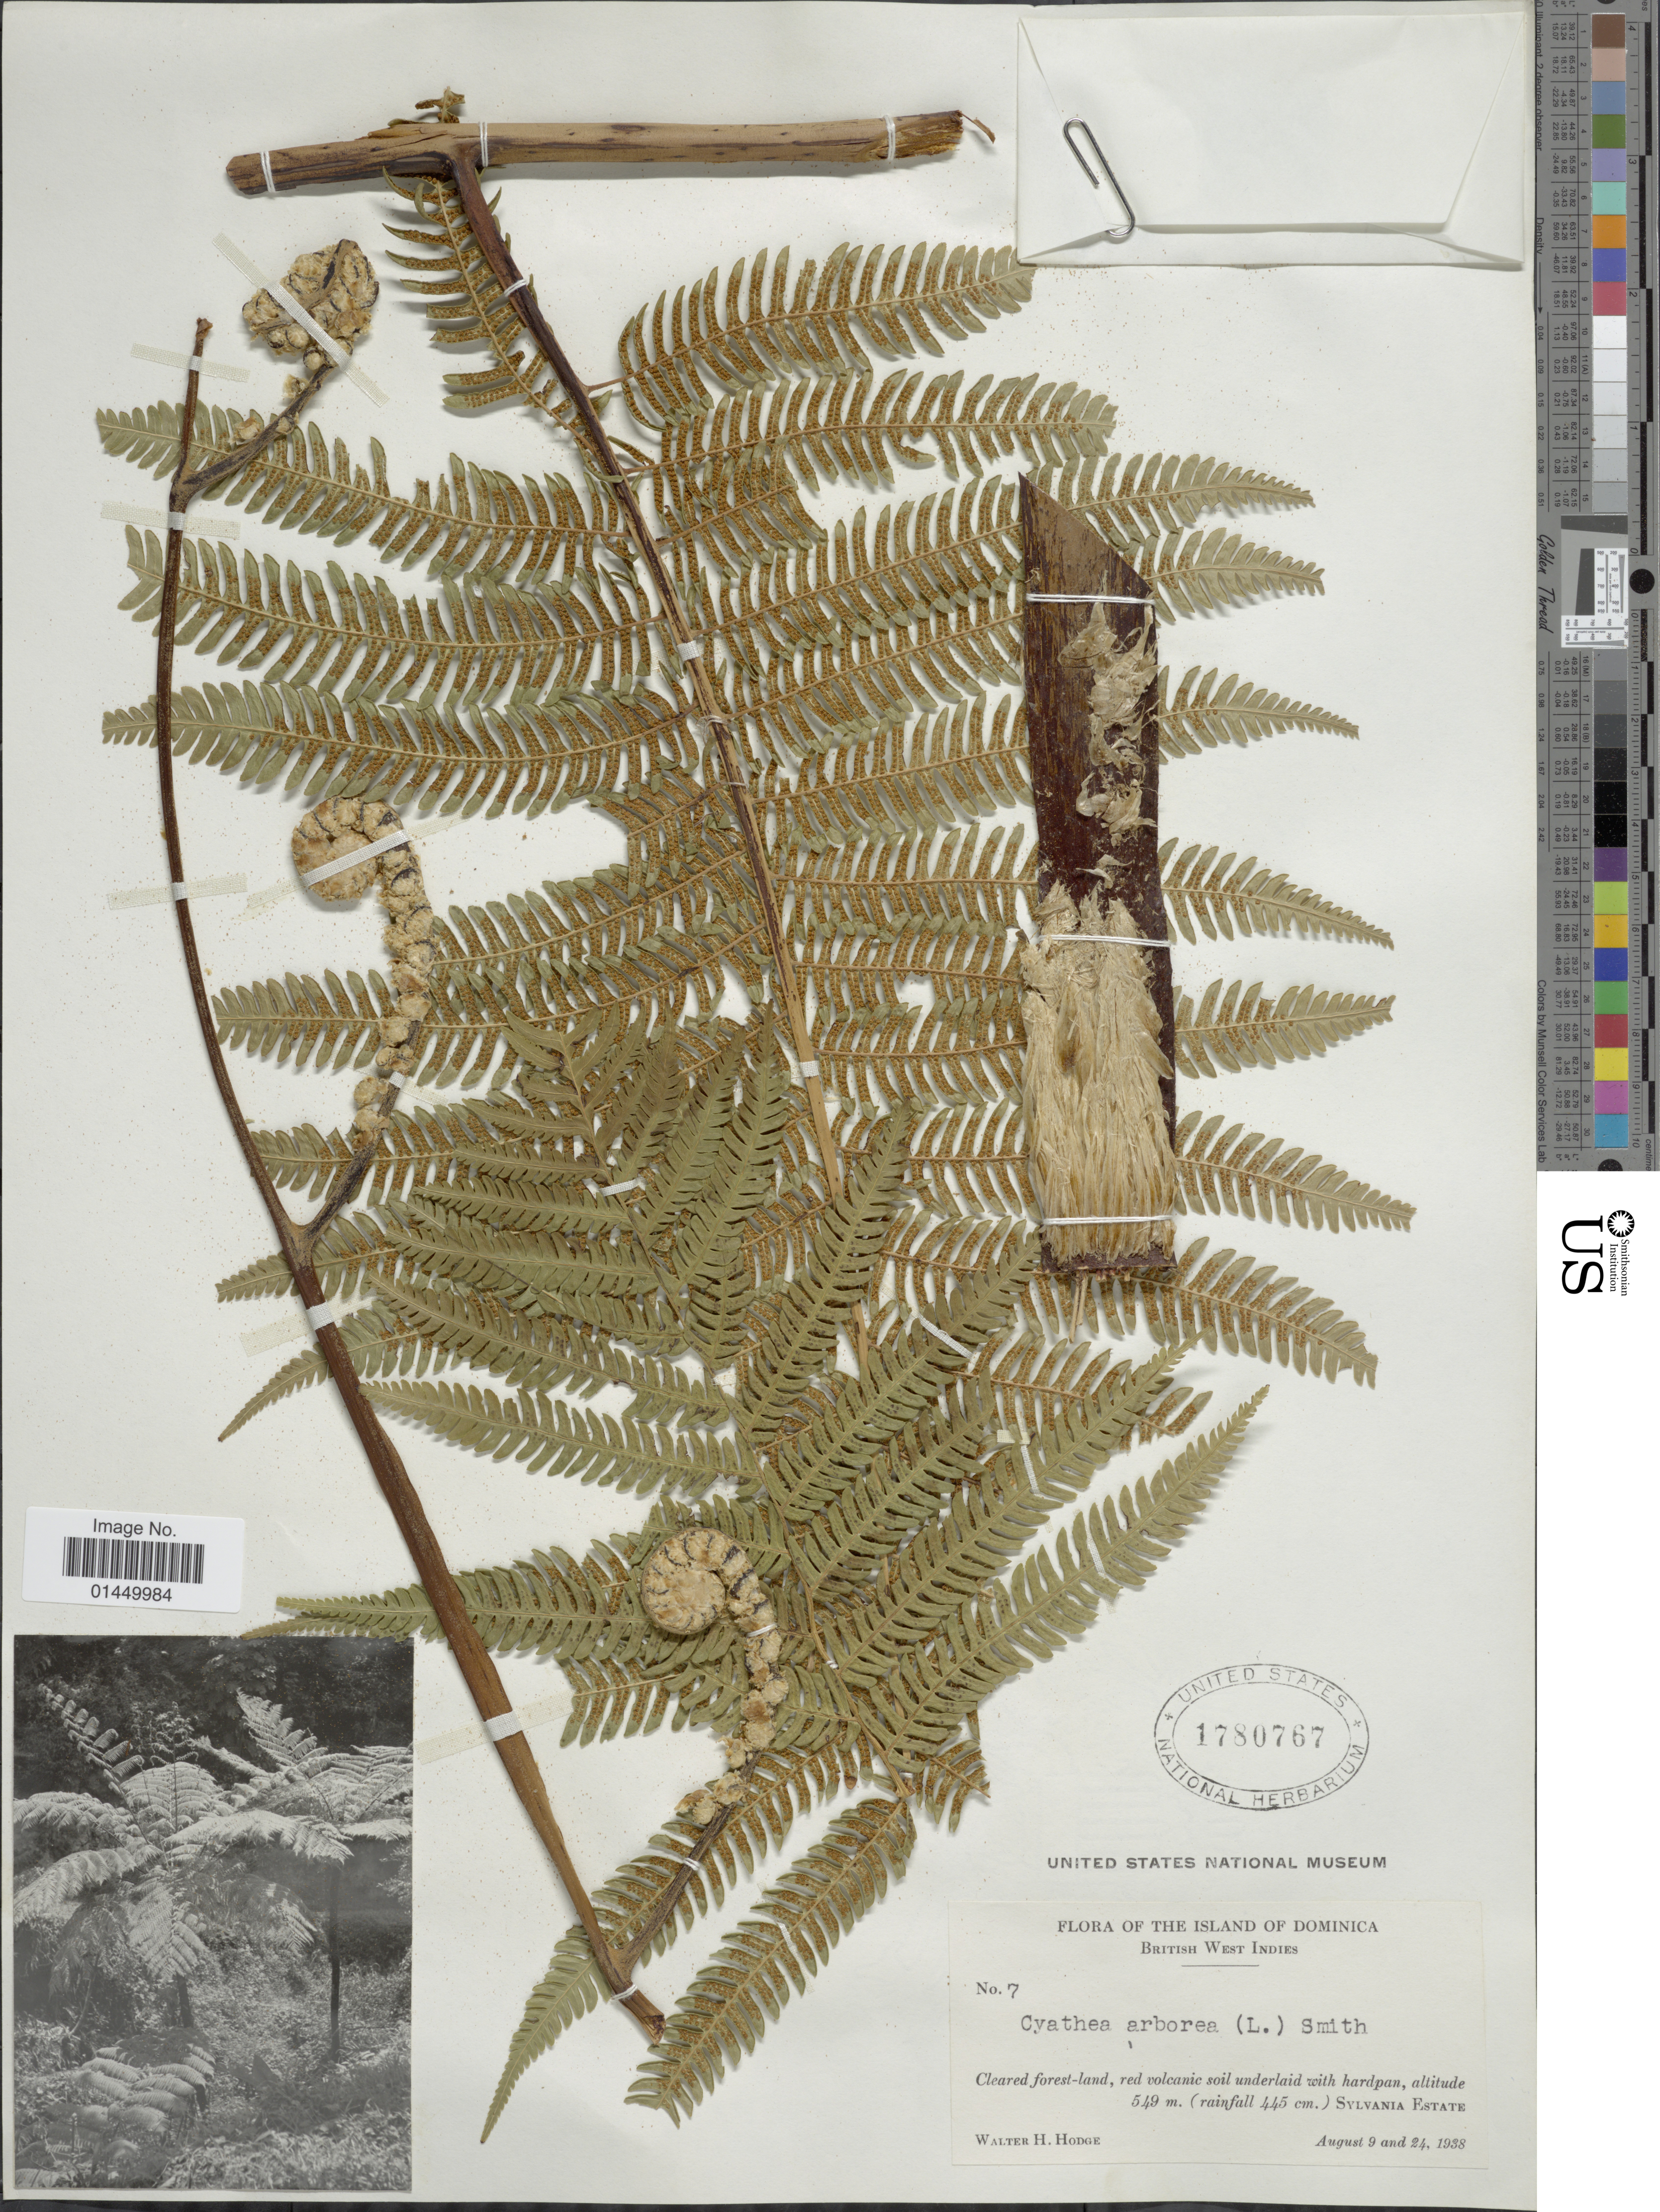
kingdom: Plantae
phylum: Tracheophyta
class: Polypodiopsida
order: Cyatheales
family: Cyatheaceae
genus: Cyathea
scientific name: Cyathea arborea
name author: (L.) Sm.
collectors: W. Hodge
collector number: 7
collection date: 1938-08-09/1938-08-24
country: Dominica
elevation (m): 549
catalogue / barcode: US 1780767